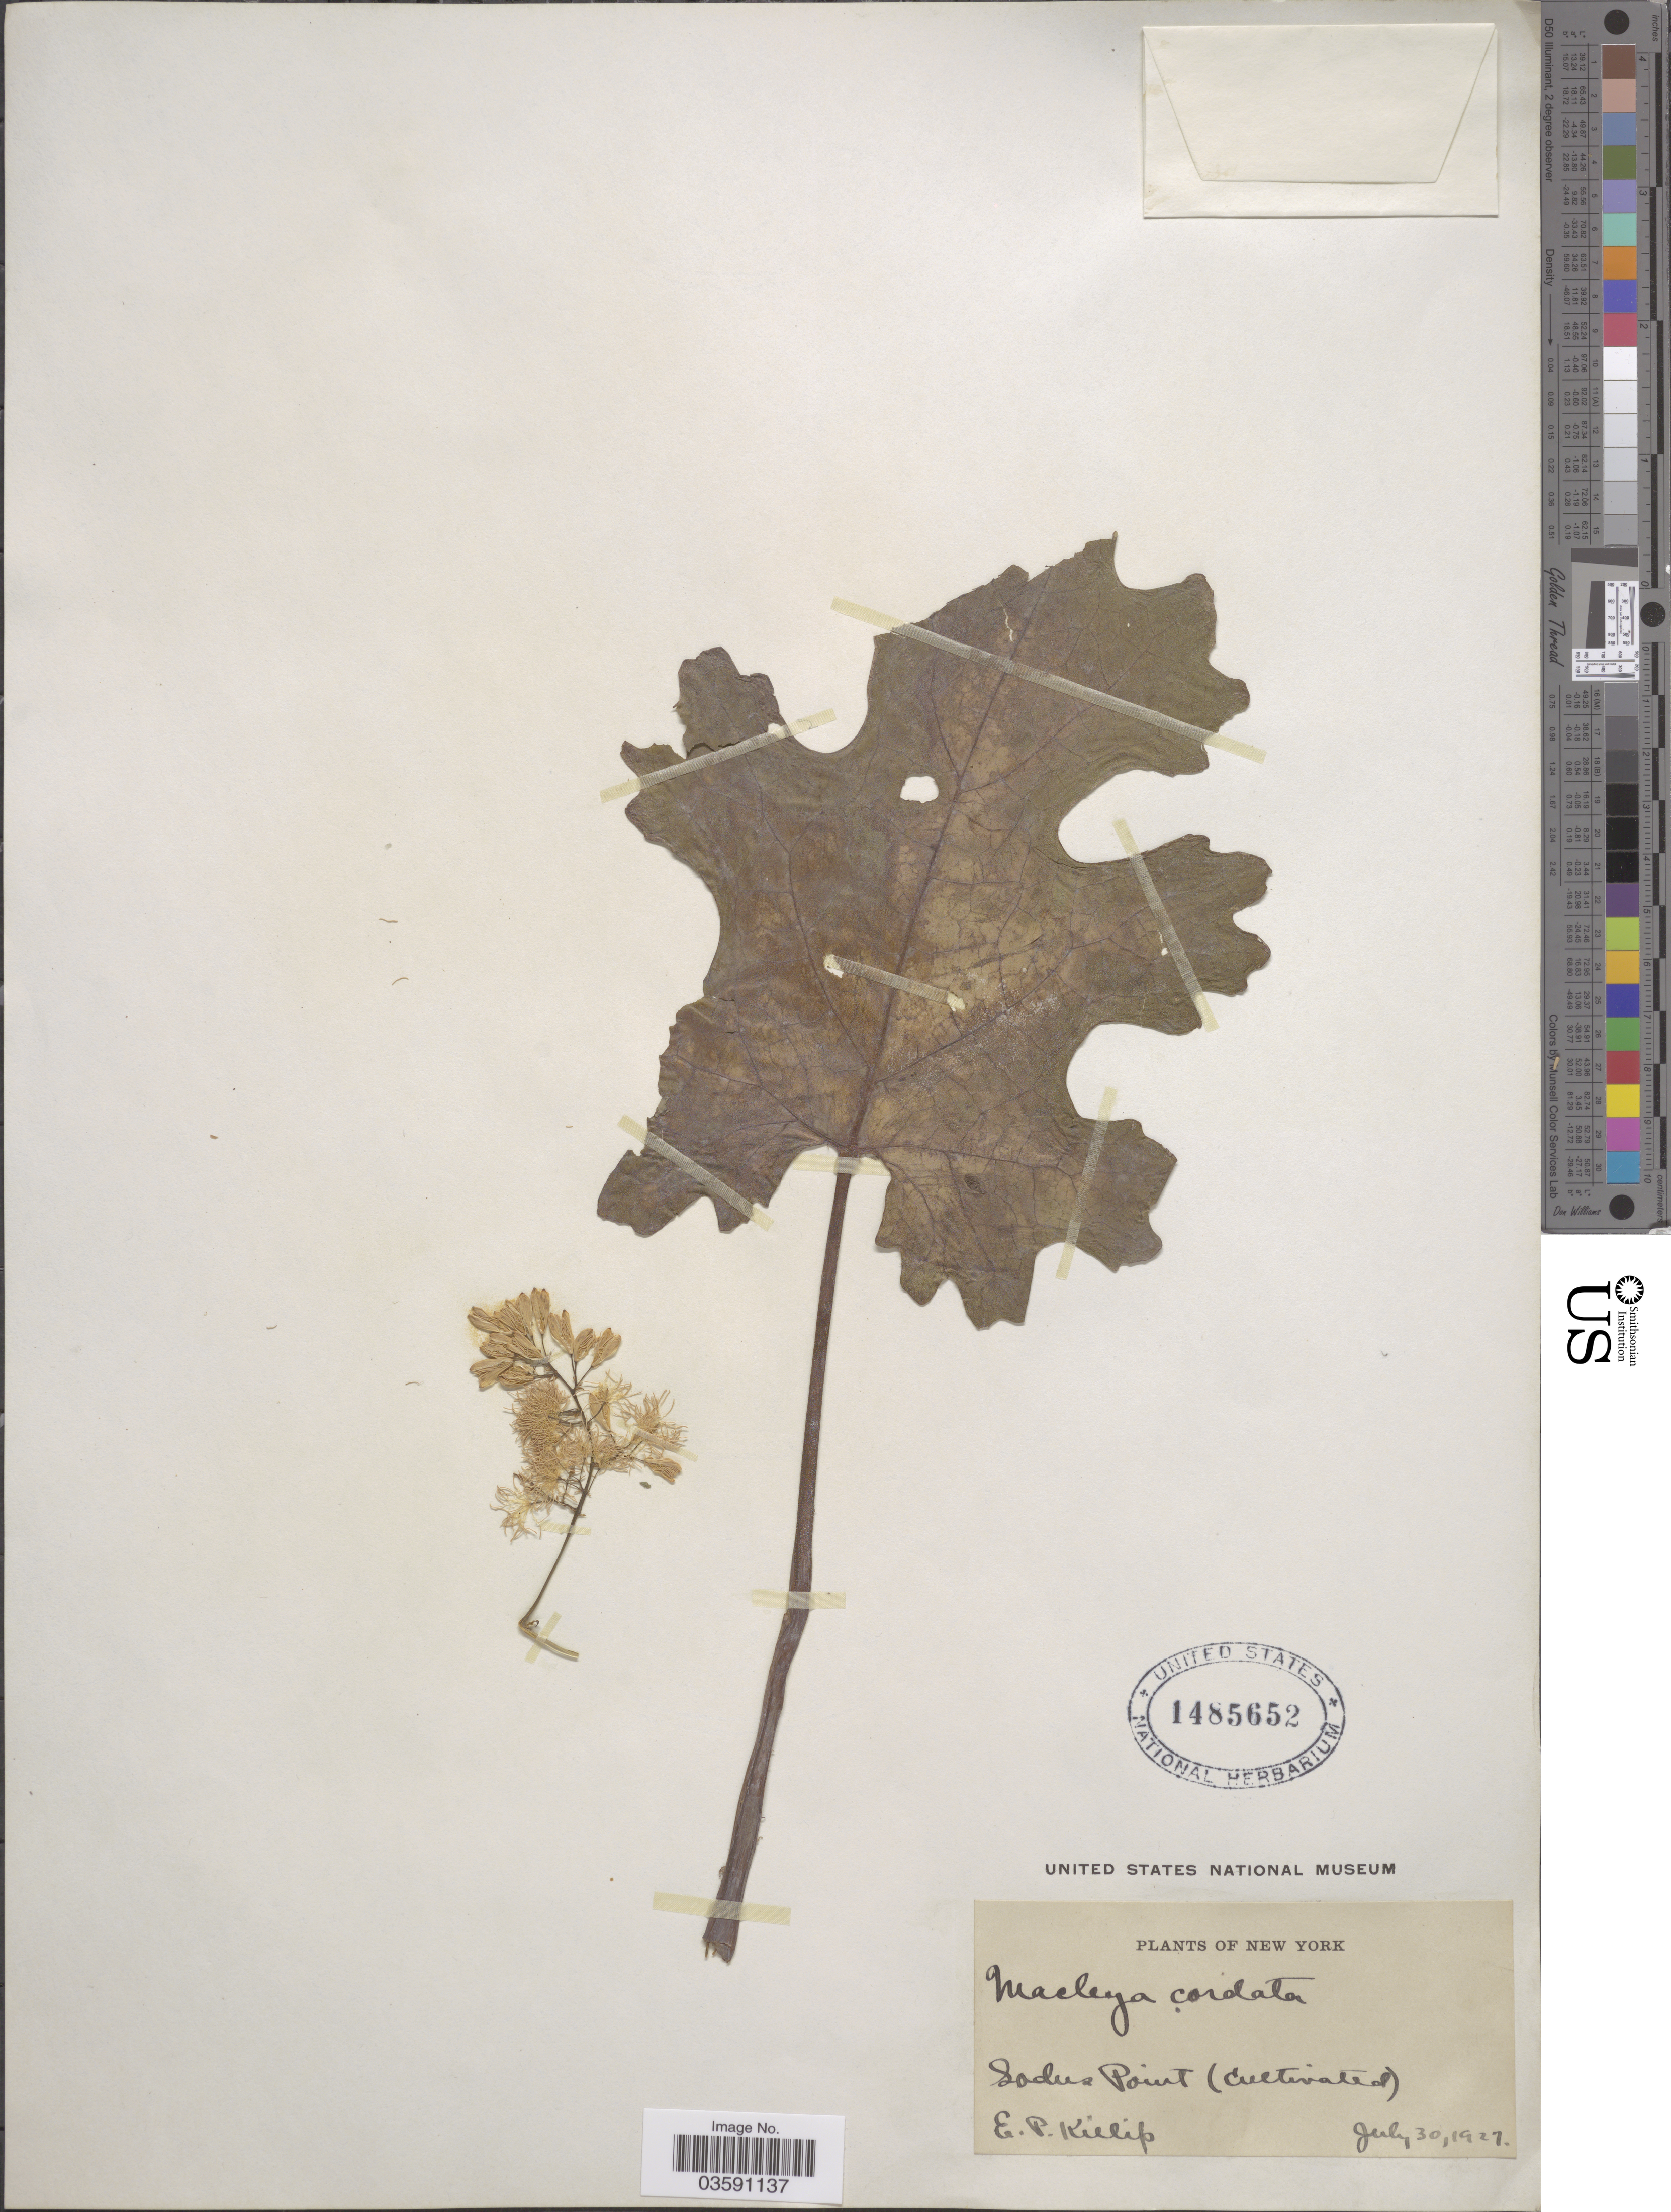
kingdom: Plantae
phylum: Tracheophyta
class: Magnoliopsida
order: Ranunculales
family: Papaveraceae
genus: Macleaya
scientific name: Macleaya cordata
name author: (Willd.) R. Br.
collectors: E. P. Killip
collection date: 1927-07-30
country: United States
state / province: New York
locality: Sodus Point.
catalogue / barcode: US 1485652